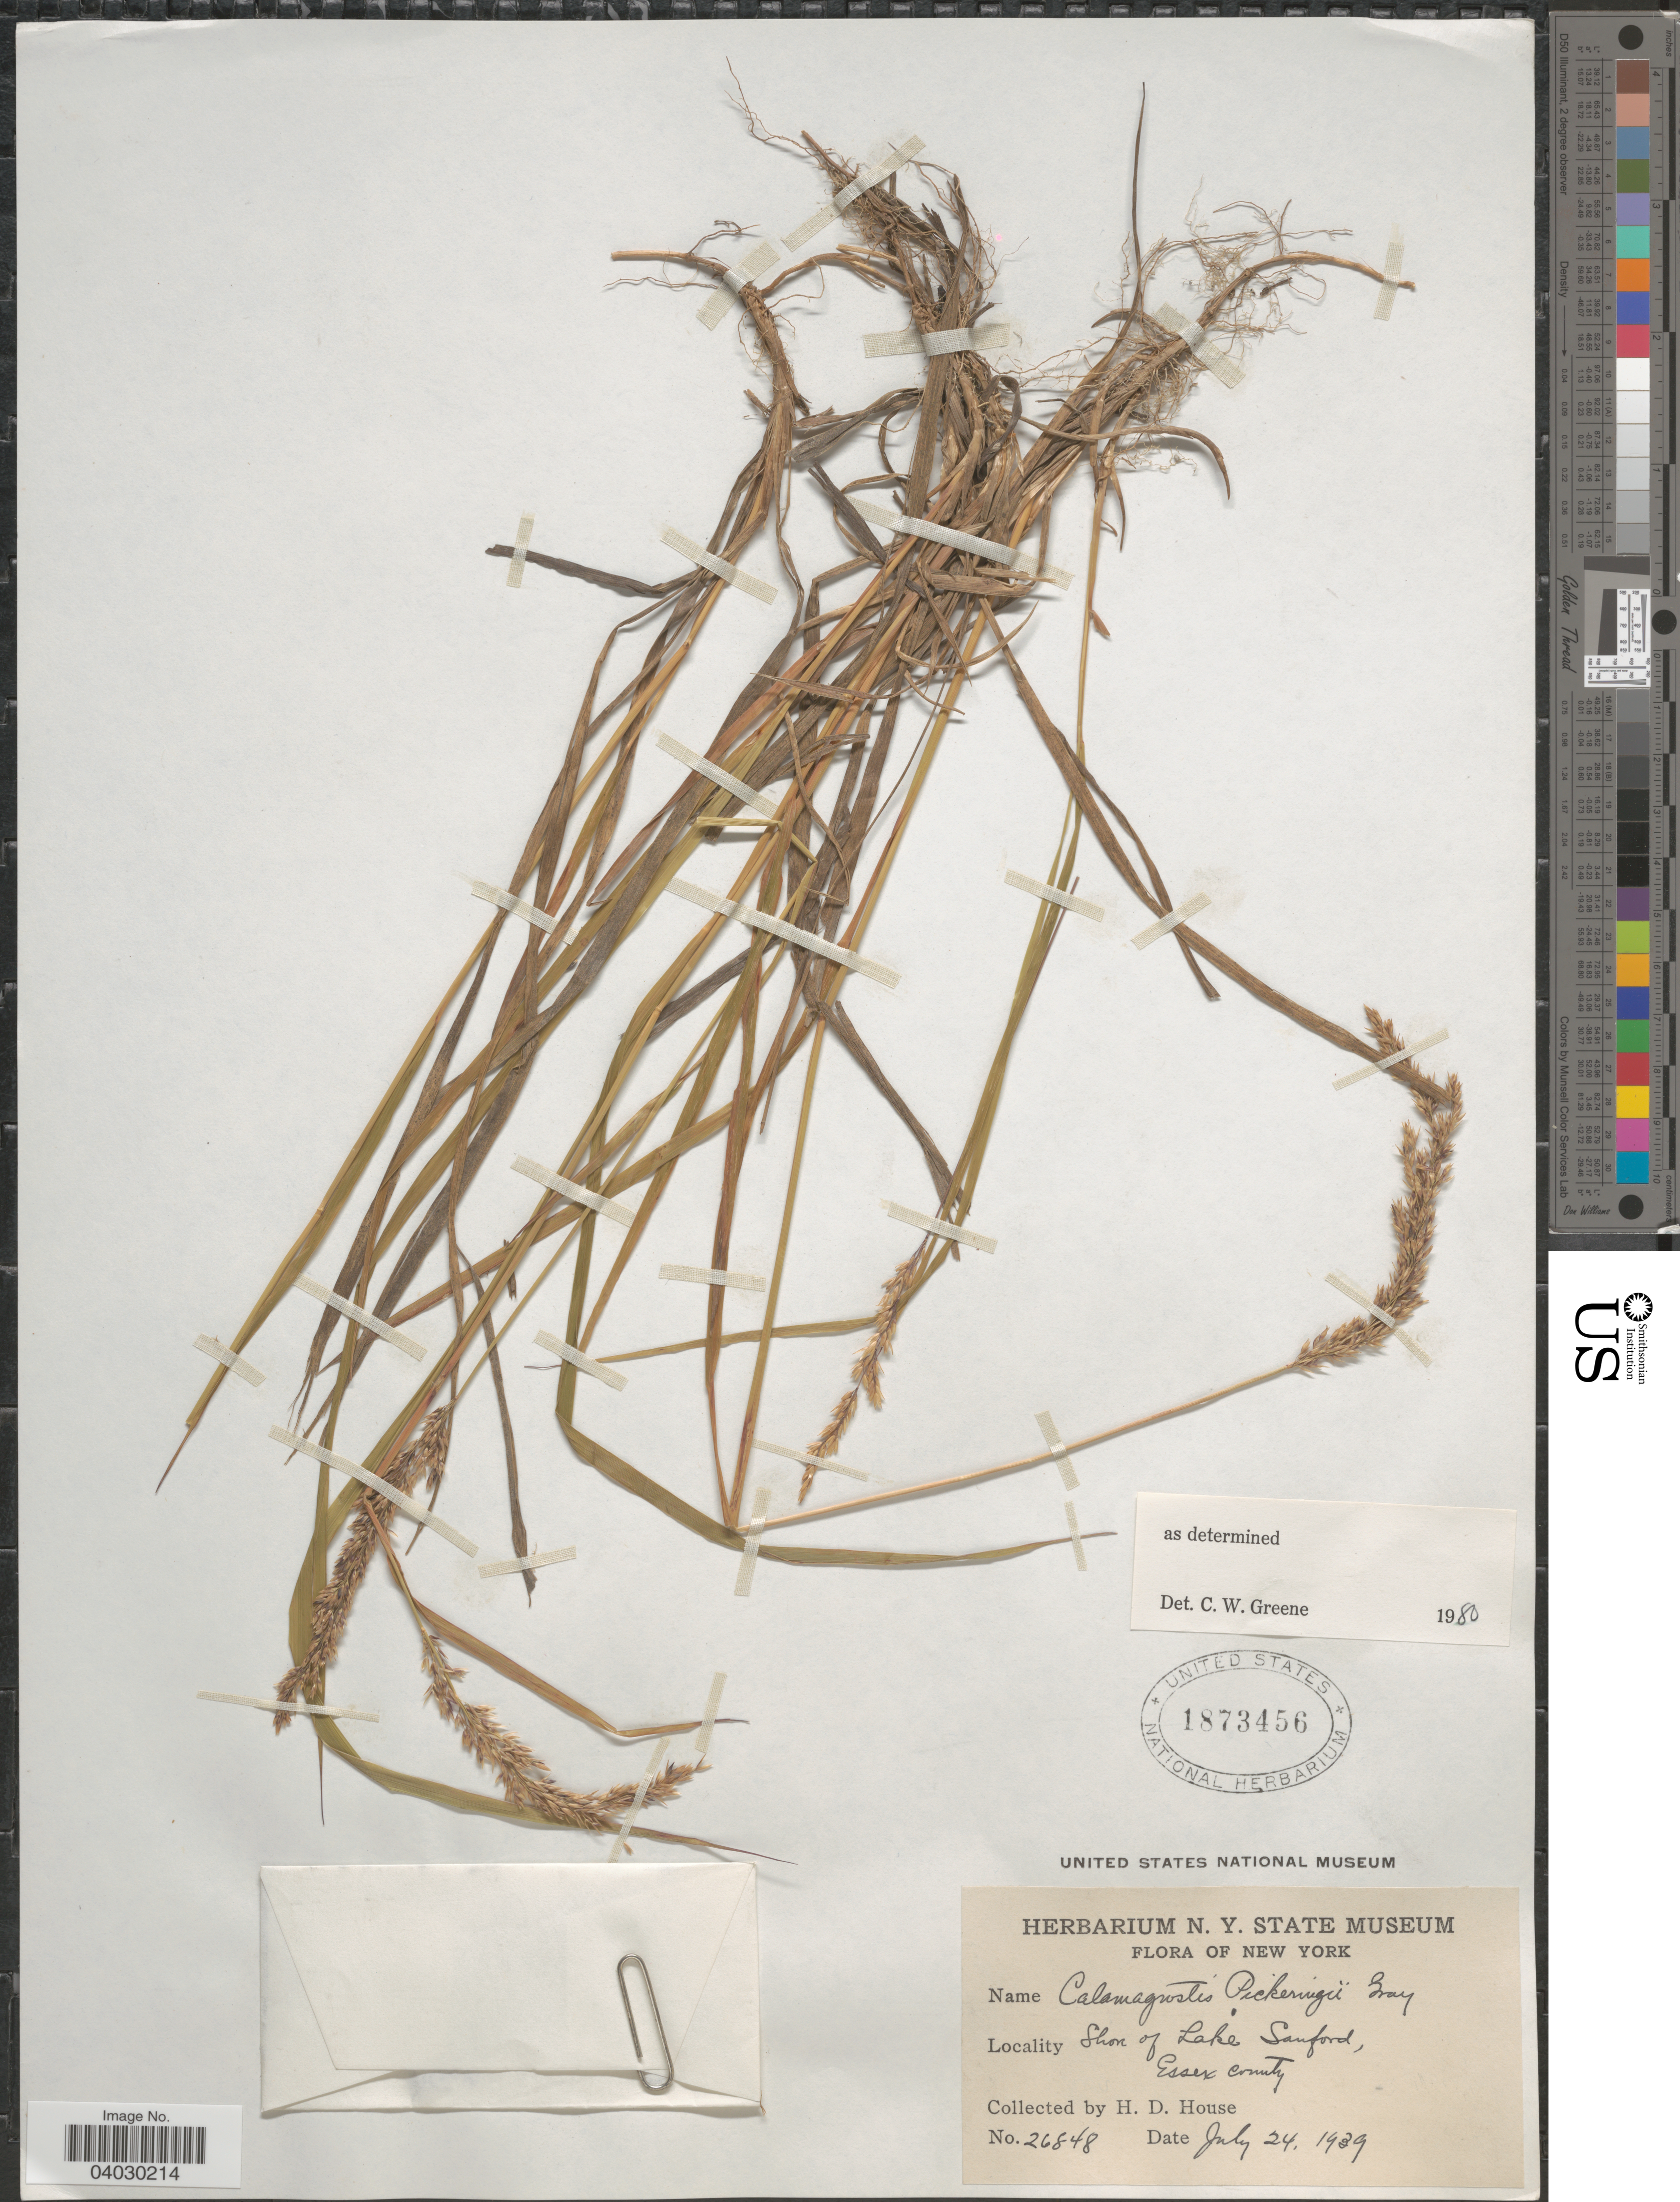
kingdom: Plantae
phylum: Tracheophyta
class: Liliopsida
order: Poales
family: Poaceae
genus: Calamagrostis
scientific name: Calamagrostis pickeringii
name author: A. Gray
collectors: H. D. House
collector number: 26848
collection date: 1939-07-24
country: United States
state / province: New York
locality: Shore of Lake Sanford, Essex County.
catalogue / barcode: US 1873456